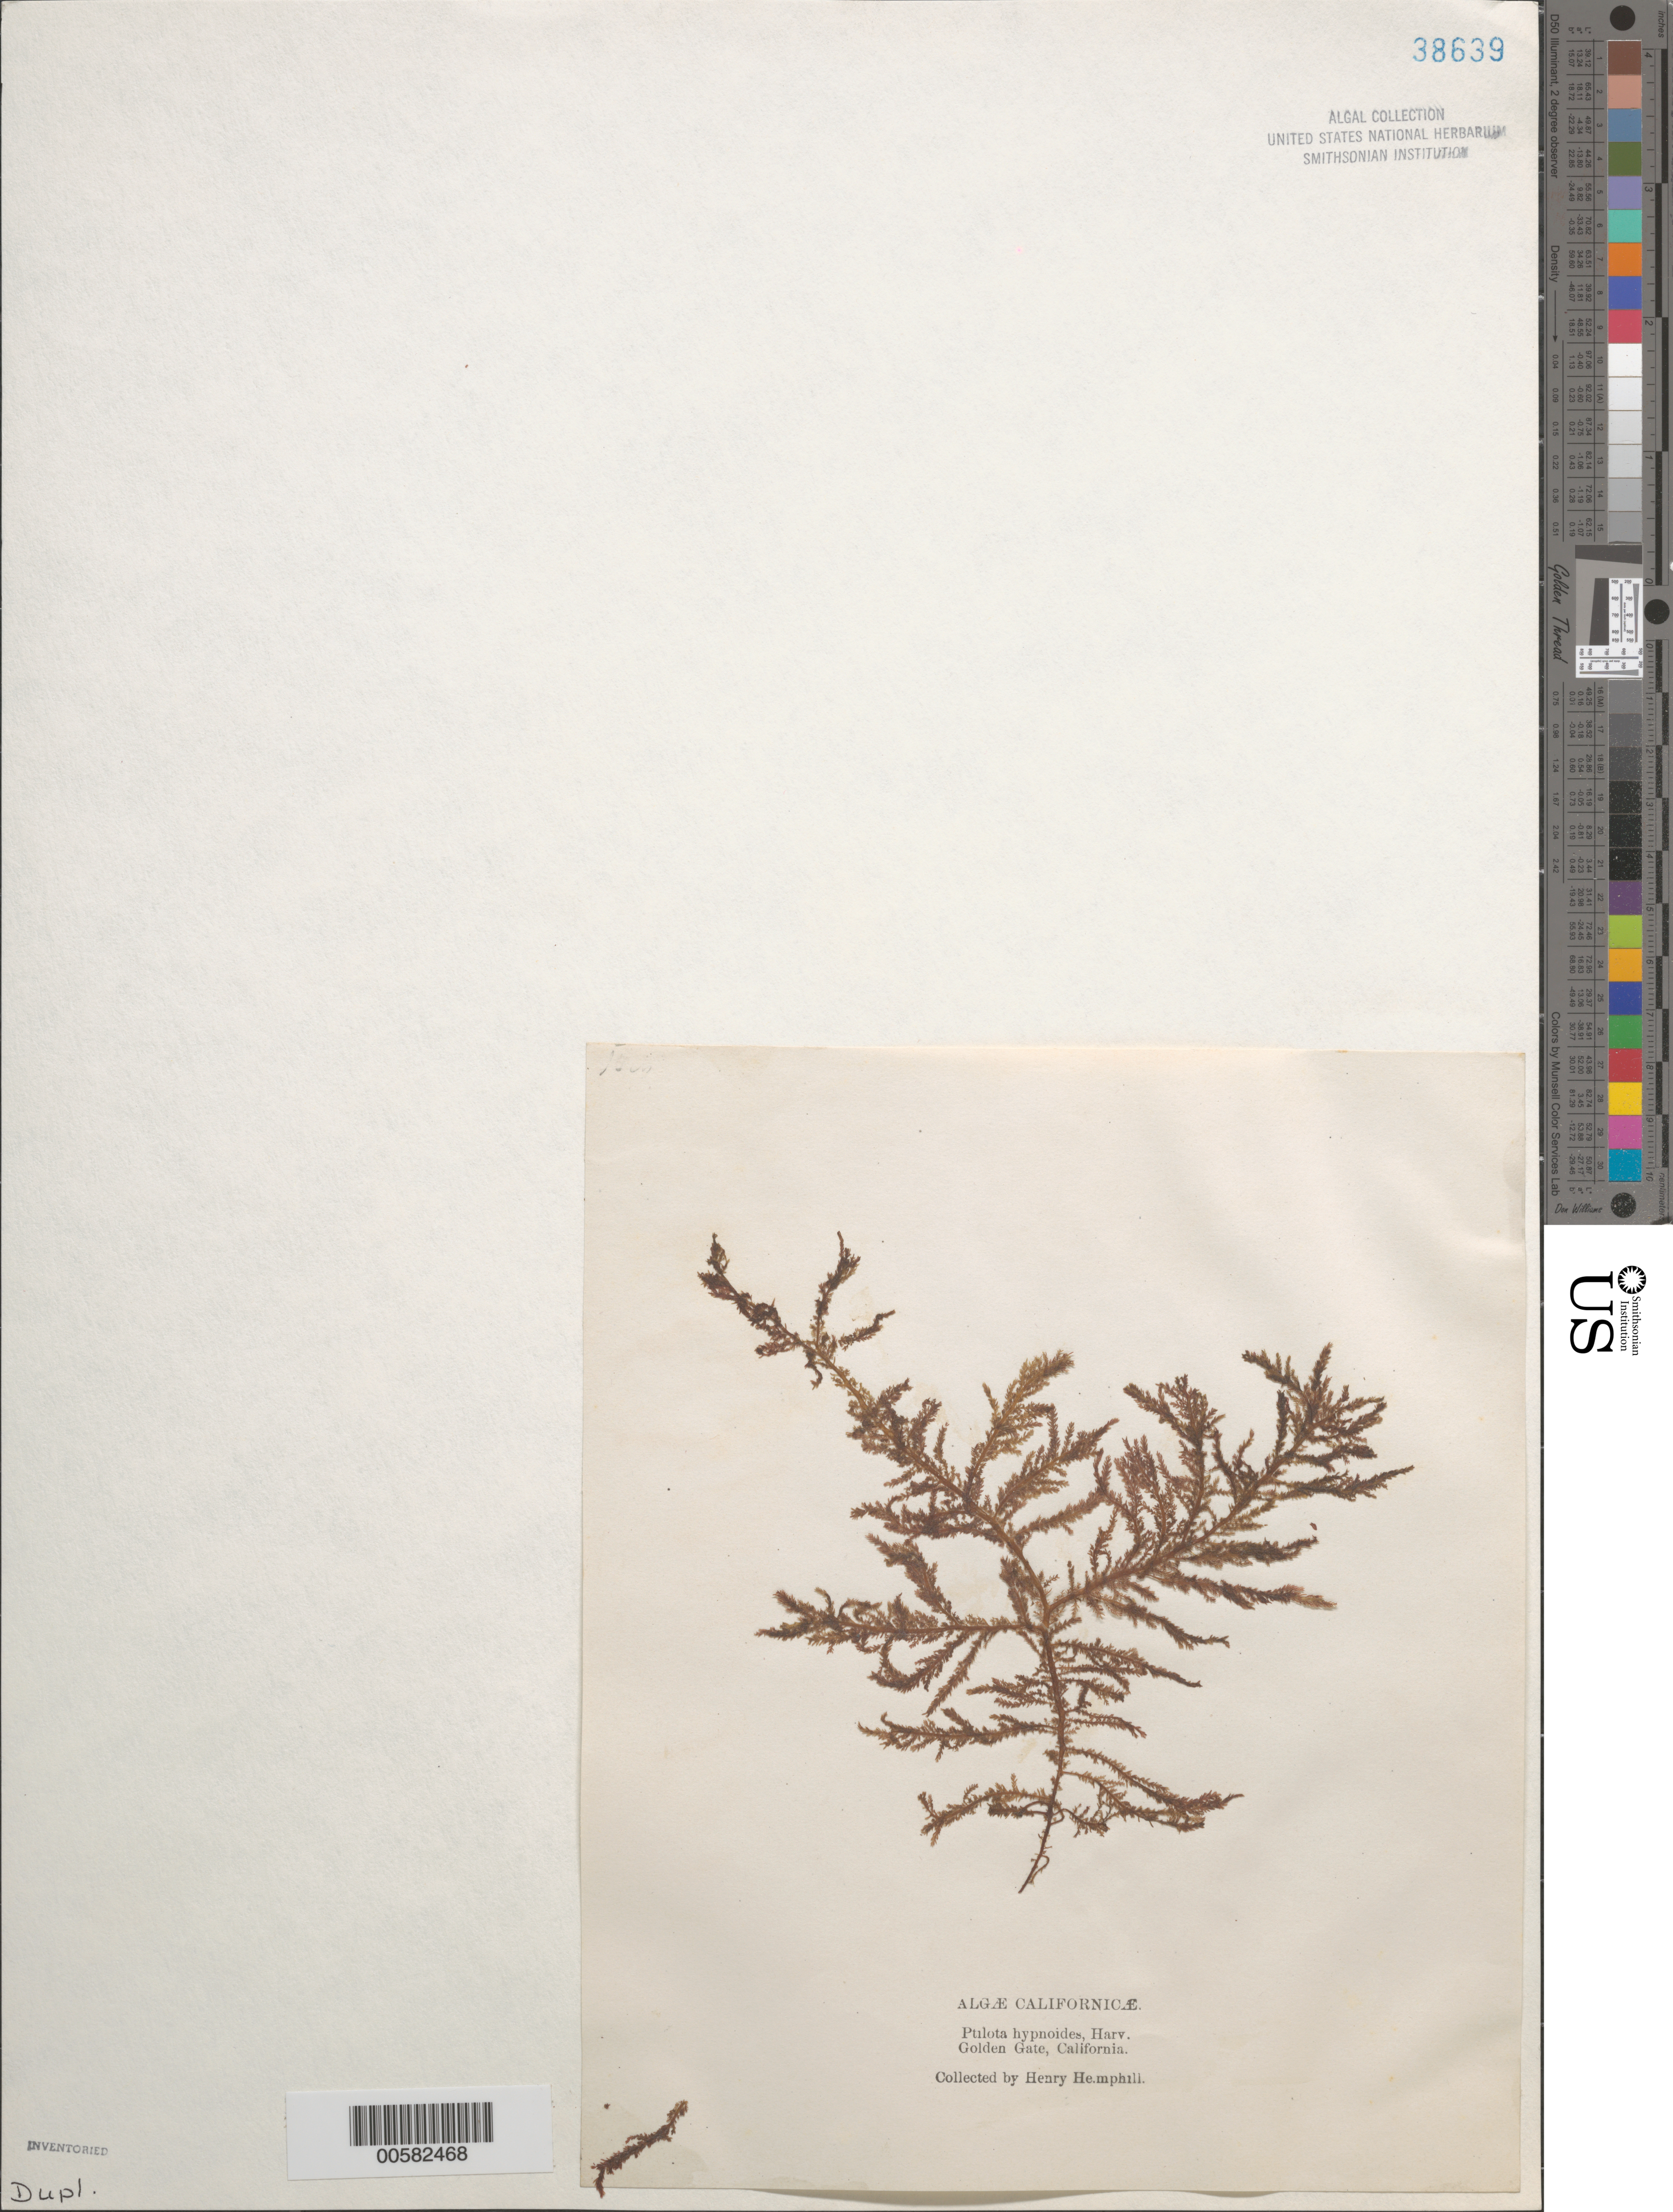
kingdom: Plantae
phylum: Rhodophyta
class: Florideophyceae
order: Ceramiales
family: Wrangeliaceae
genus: Ptilota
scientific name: Ptilota hypnoides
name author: Harv. in Hook. & Arn.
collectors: A. H. Hemphill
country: United States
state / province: California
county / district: San Francisco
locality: Golden Gate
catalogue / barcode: US 38639